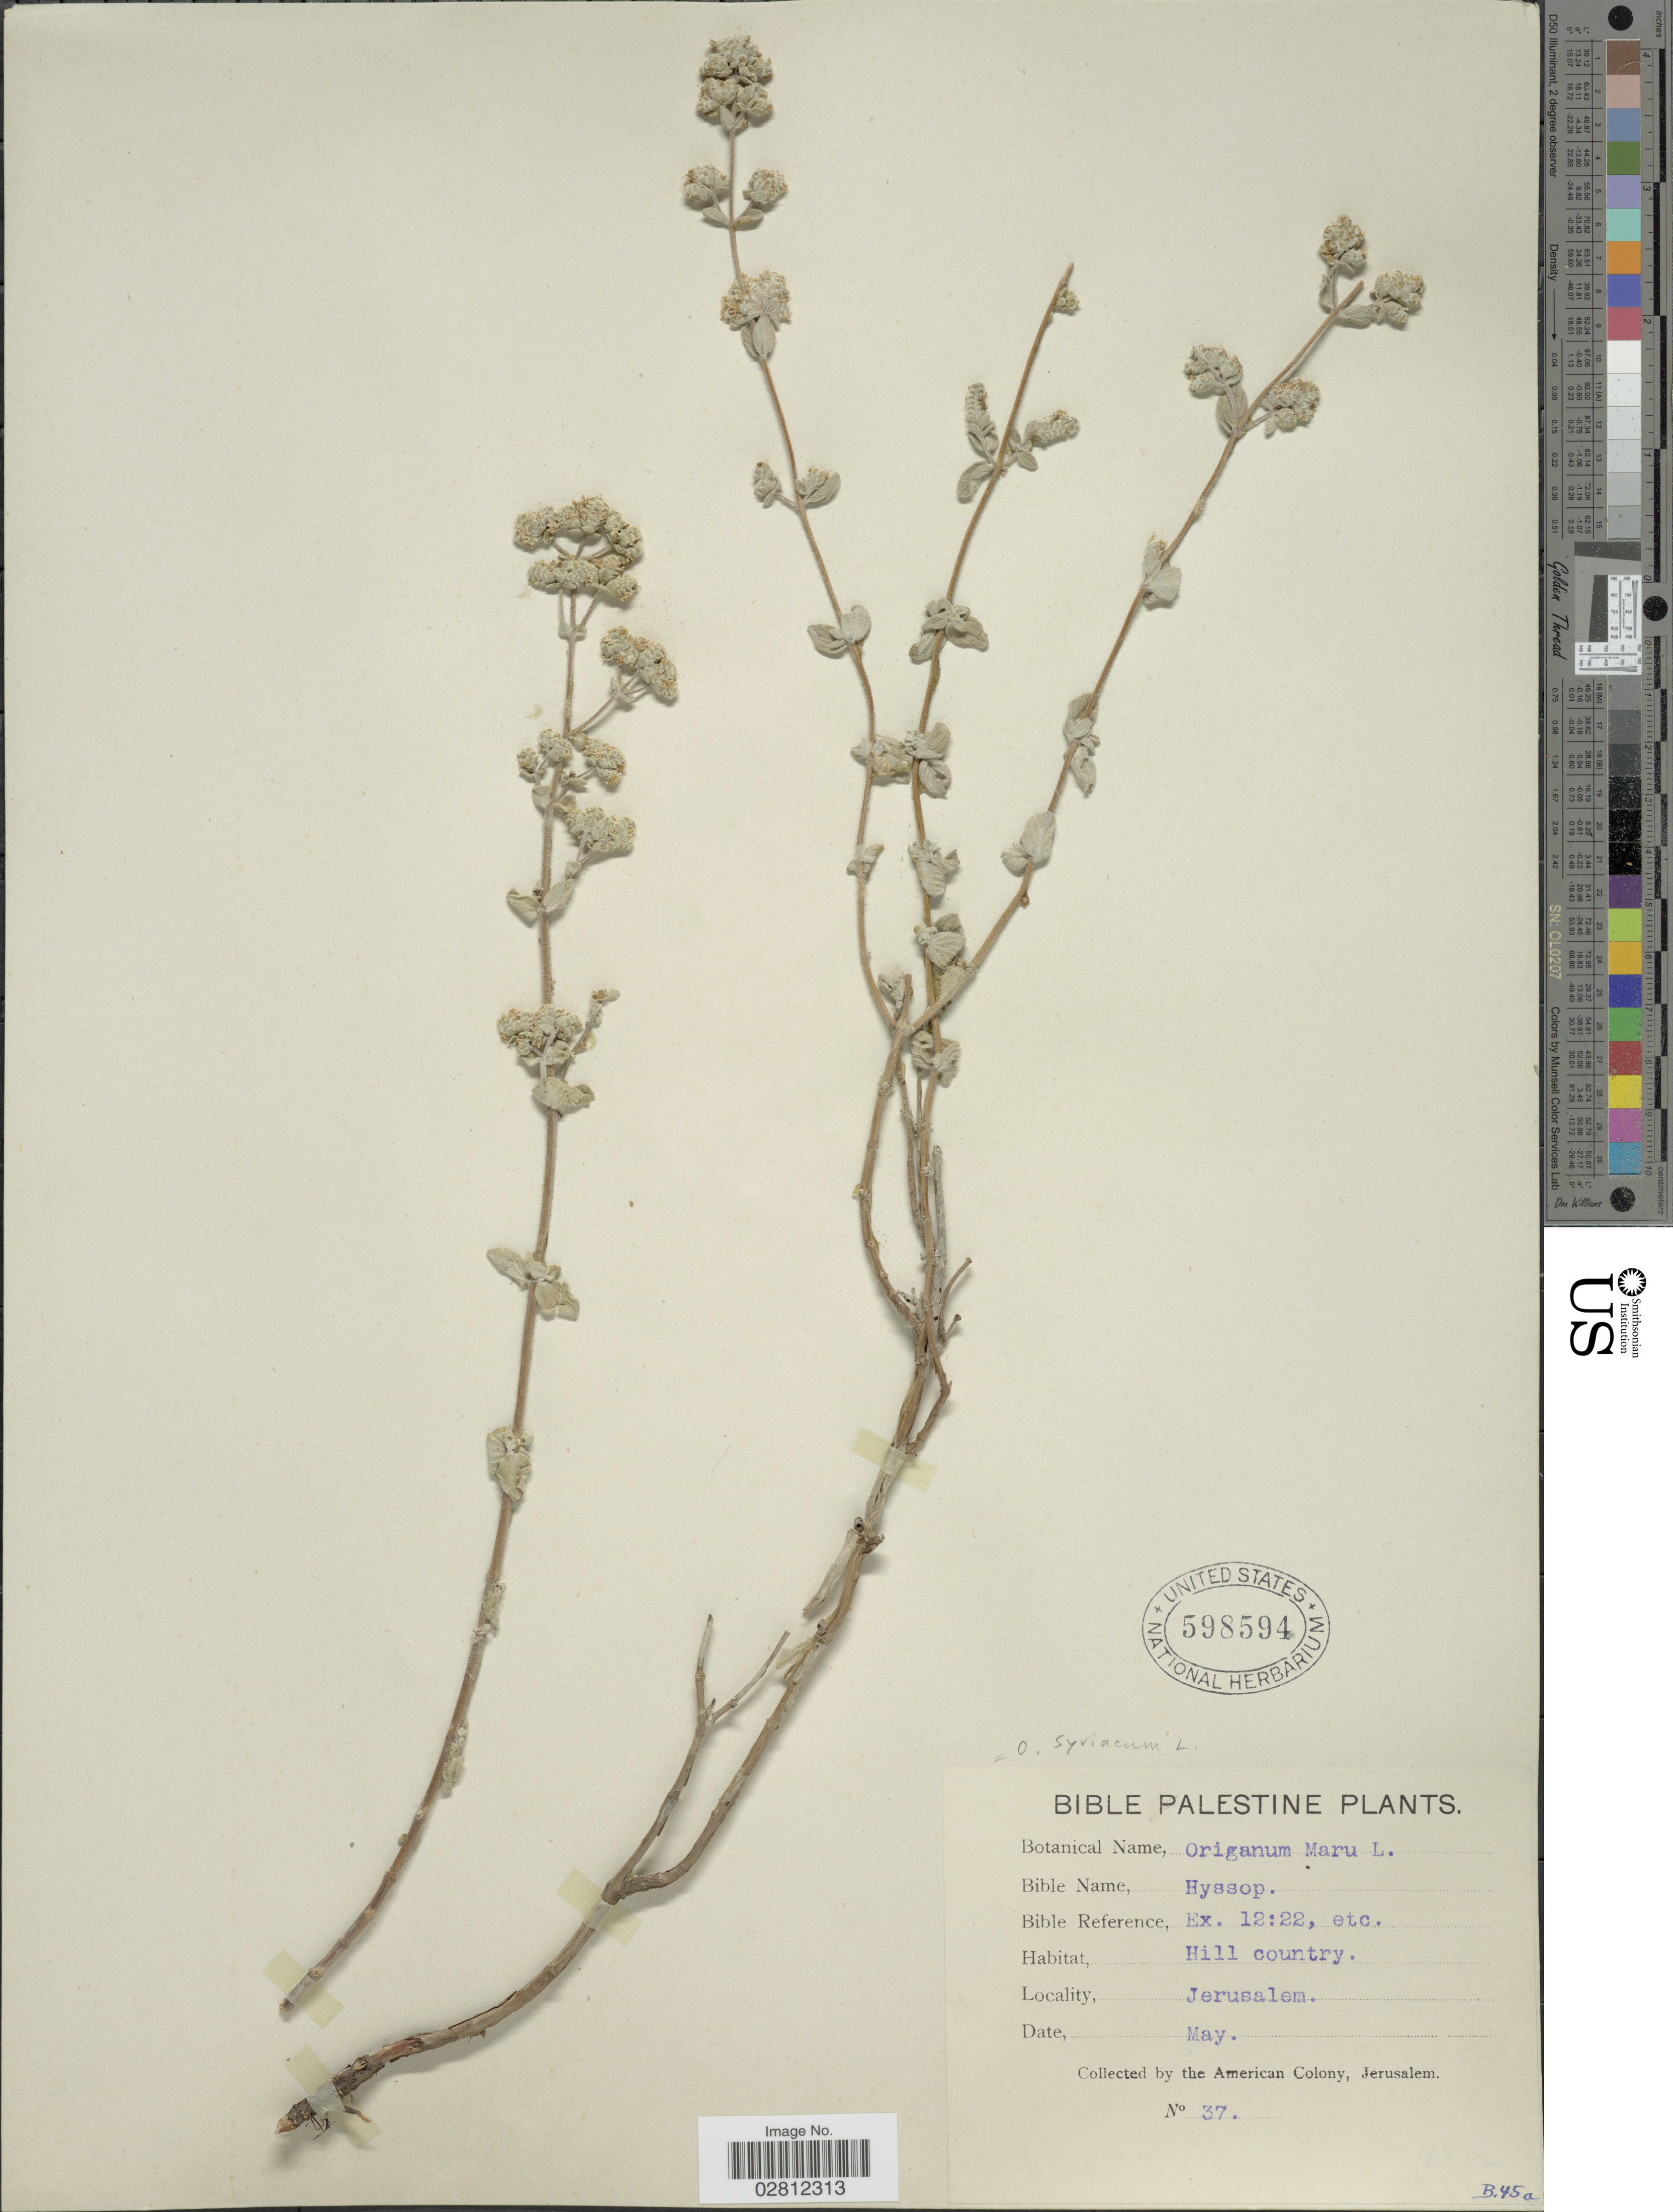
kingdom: Plantae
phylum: Tracheophyta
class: Magnoliopsida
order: Lamiales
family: Lamiaceae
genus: Origanum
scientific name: Origanum syriacum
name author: L.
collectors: American Colony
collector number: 37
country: Israel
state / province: Jerusalem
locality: Palestine, Hill country, Jerusalem.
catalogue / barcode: US 598594